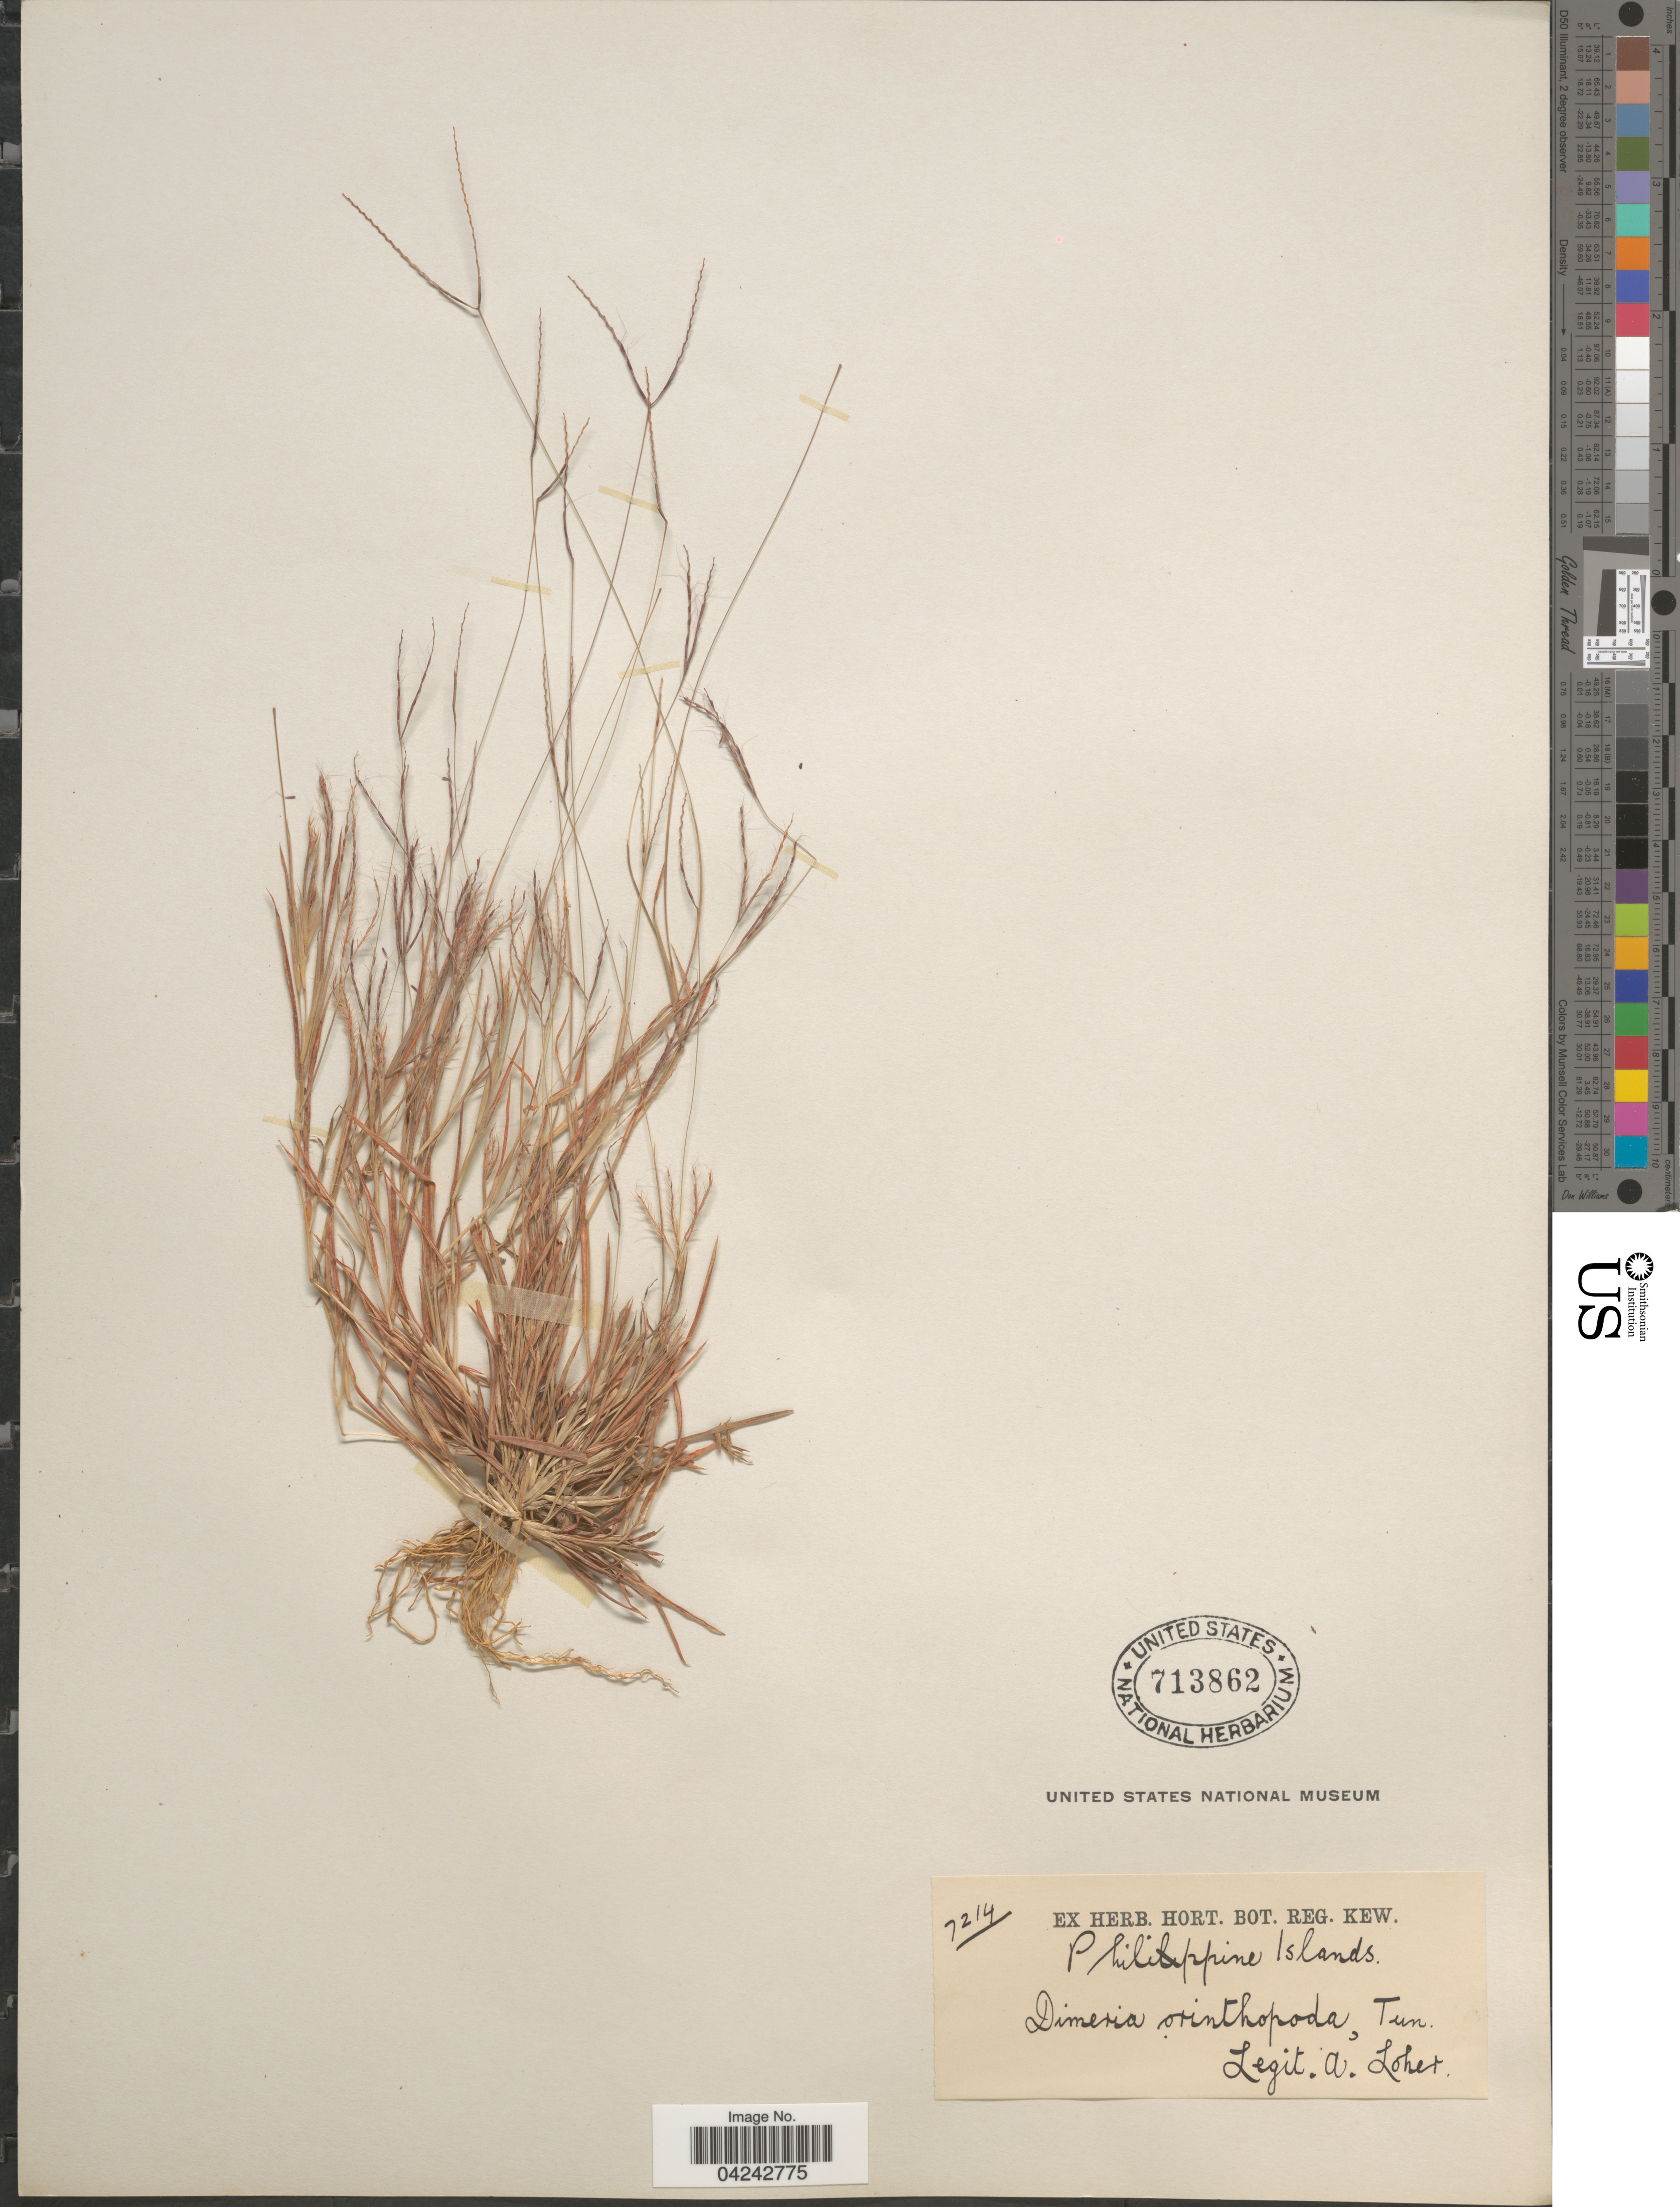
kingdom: Plantae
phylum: Tracheophyta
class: Liliopsida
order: Poales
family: Poaceae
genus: Dimeria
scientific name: Dimeria ornithopoda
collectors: A. Loher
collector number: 7214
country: Philippines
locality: Philippine Islands.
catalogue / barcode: US 713862